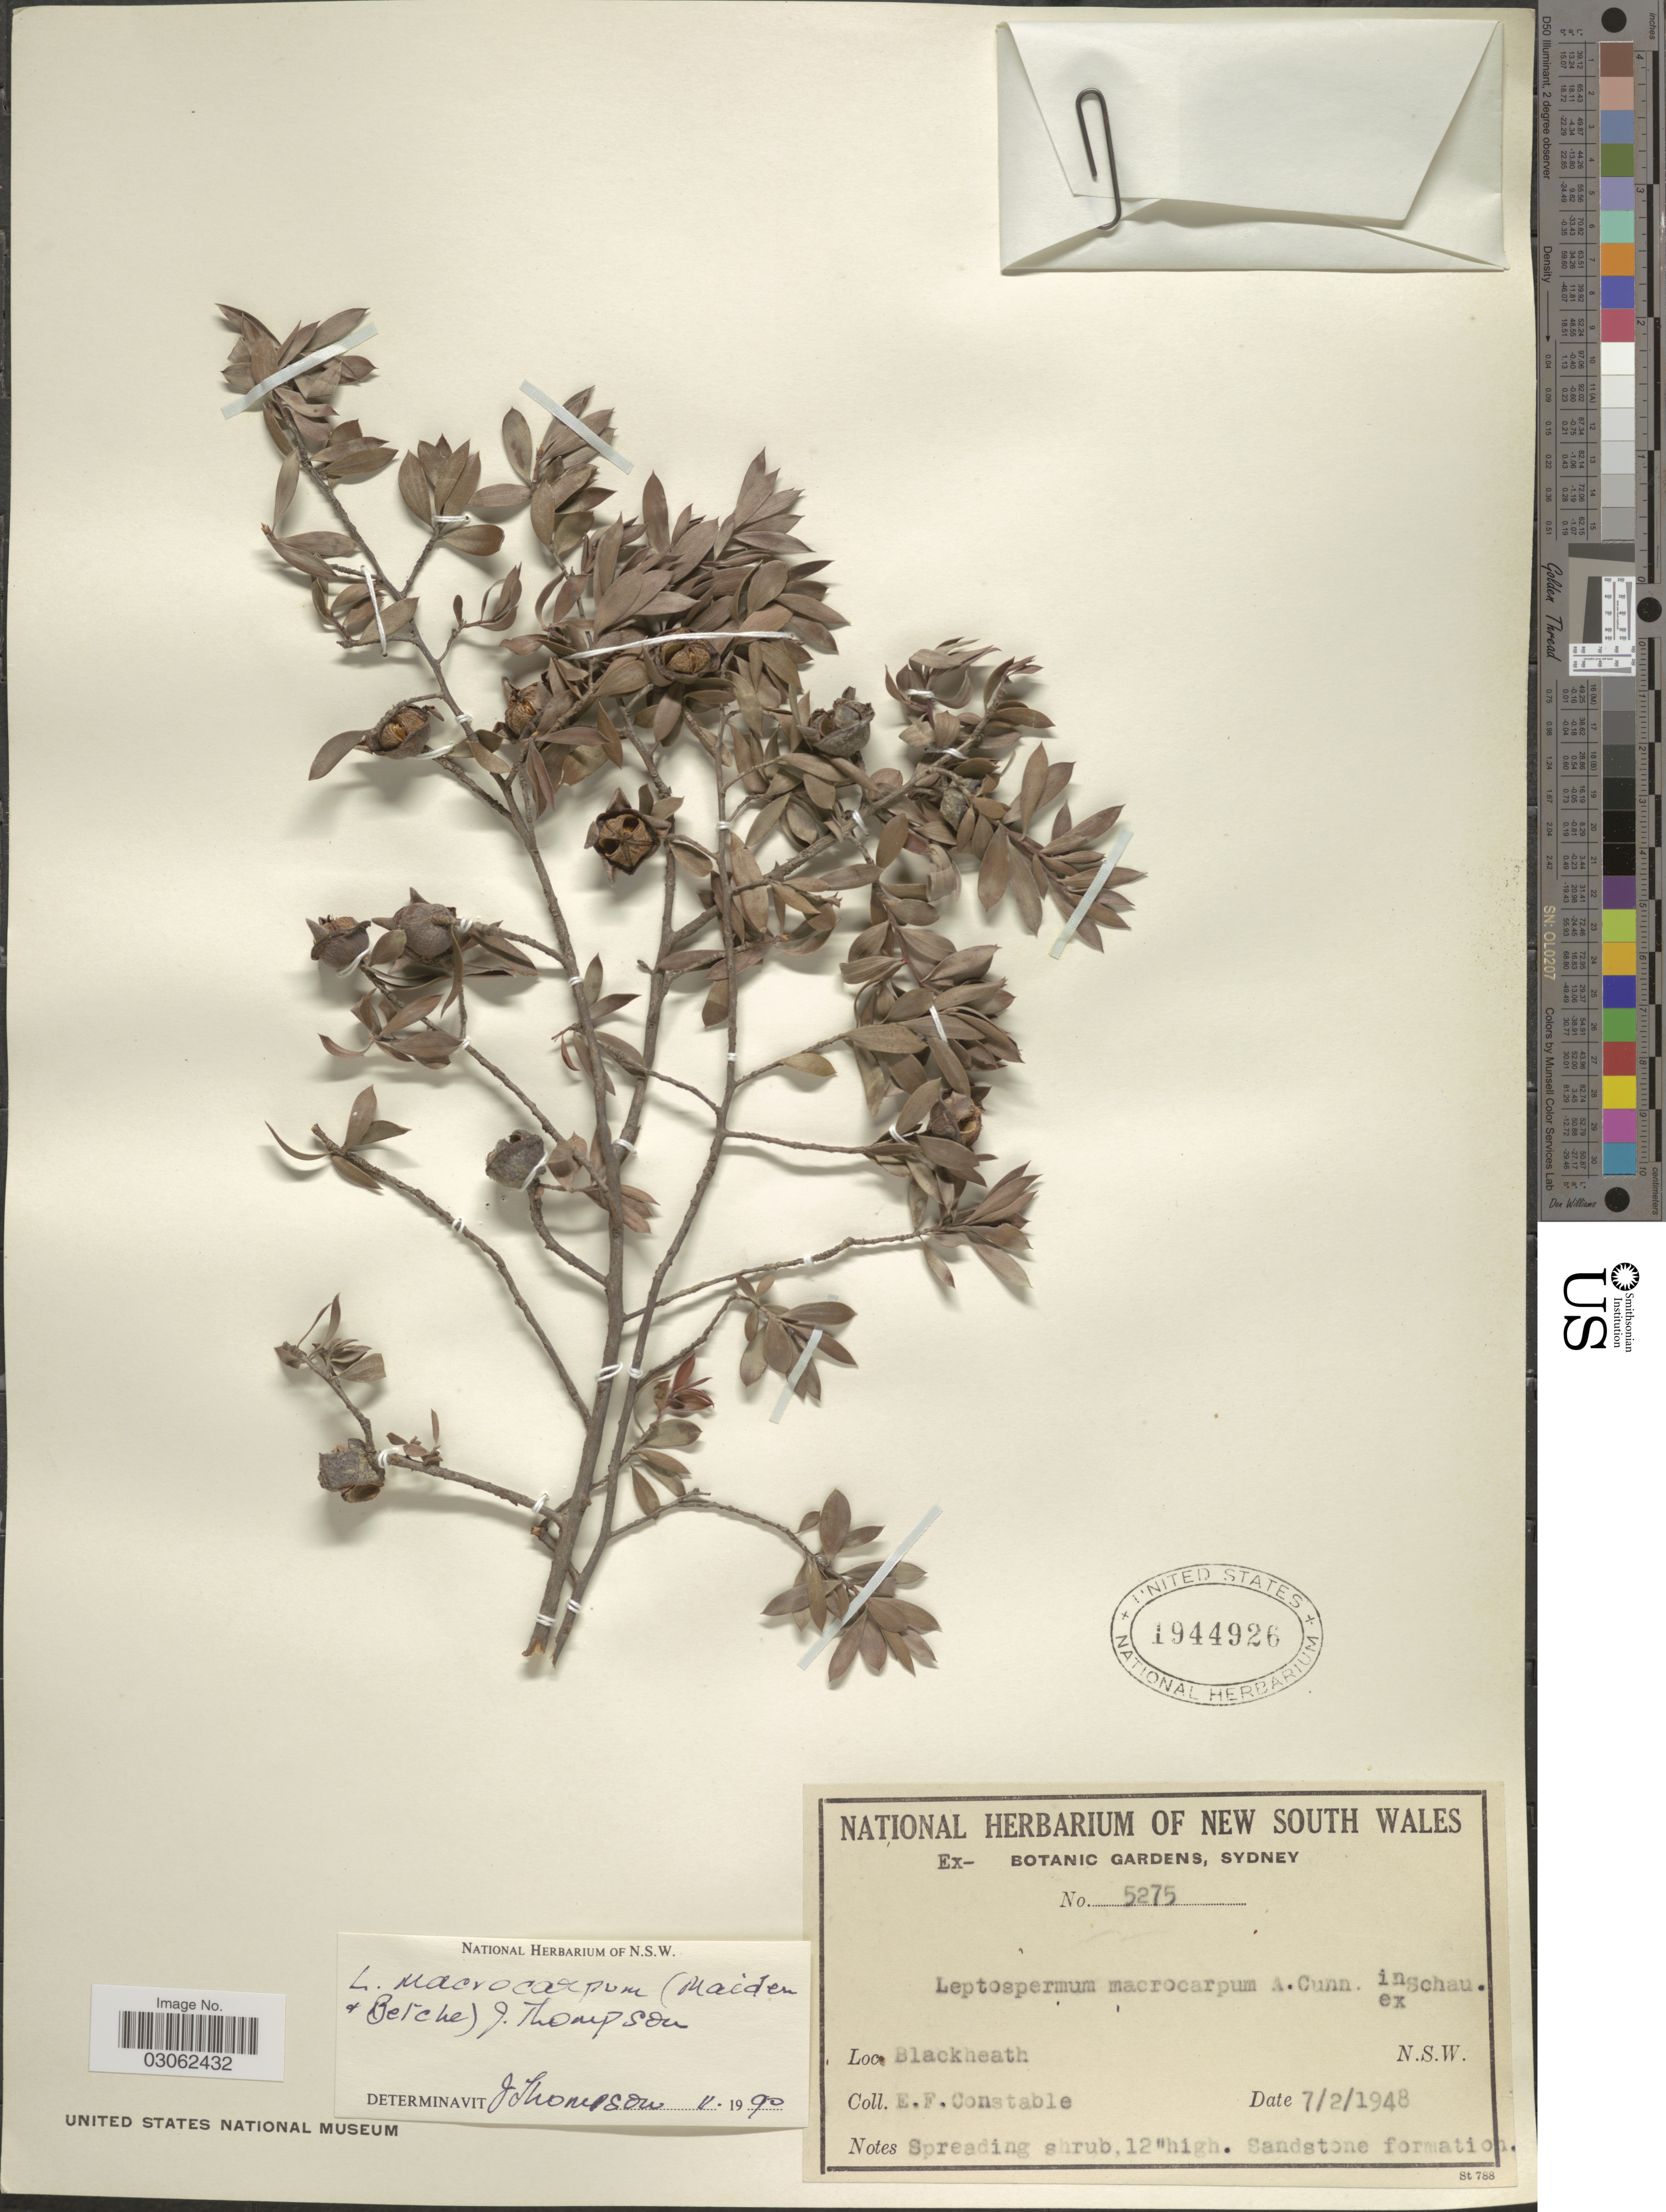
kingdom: Plantae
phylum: Tracheophyta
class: Magnoliopsida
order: Myrtales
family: Myrtaceae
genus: Leptospermum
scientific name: Leptospermum macrocarpum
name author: (Maiden & Betche) Joy Thomps.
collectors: E. F. Constable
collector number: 5275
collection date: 1948-02-07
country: Australia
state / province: New South Wales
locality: Blackheath N.S.W.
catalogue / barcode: US 1944926